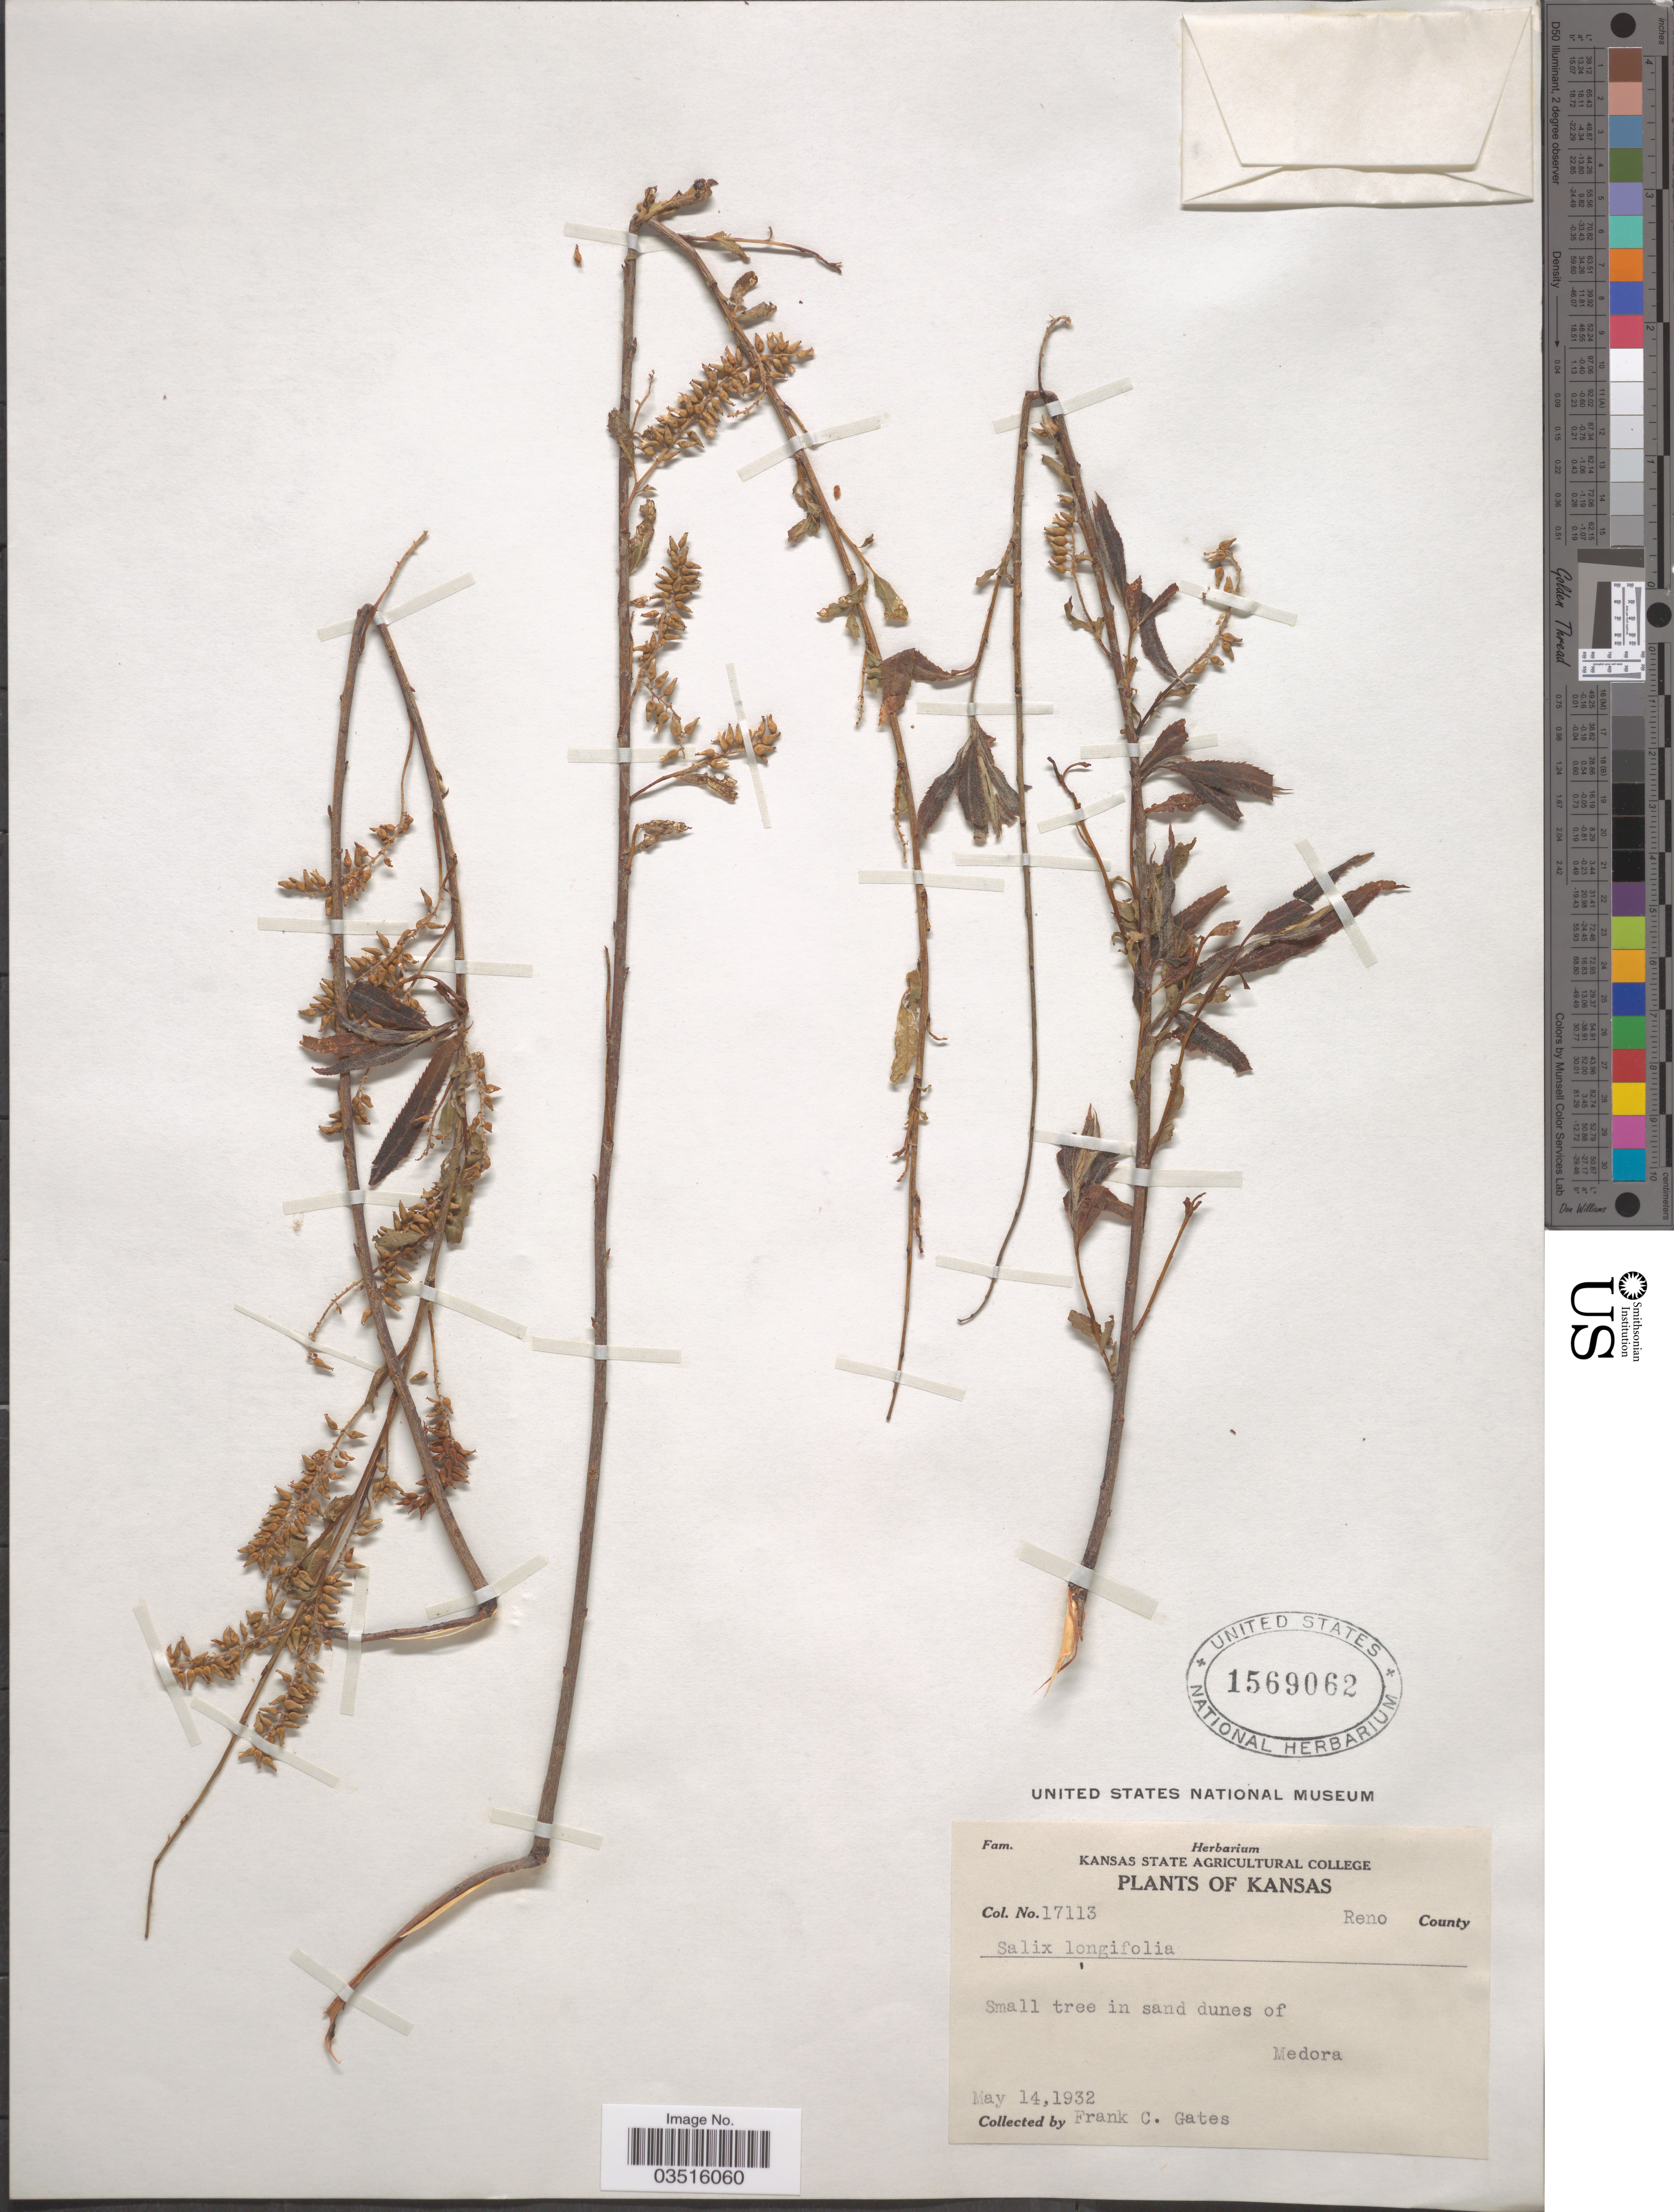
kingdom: Plantae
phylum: Tracheophyta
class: Magnoliopsida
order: Malpighiales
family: Salicaceae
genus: Salix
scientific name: Salix nigra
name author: Marshall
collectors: F. C. Gates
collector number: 17113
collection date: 1932-05-14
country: United States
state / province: Kansas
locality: Reno County. Medora.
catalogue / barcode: US 1569062